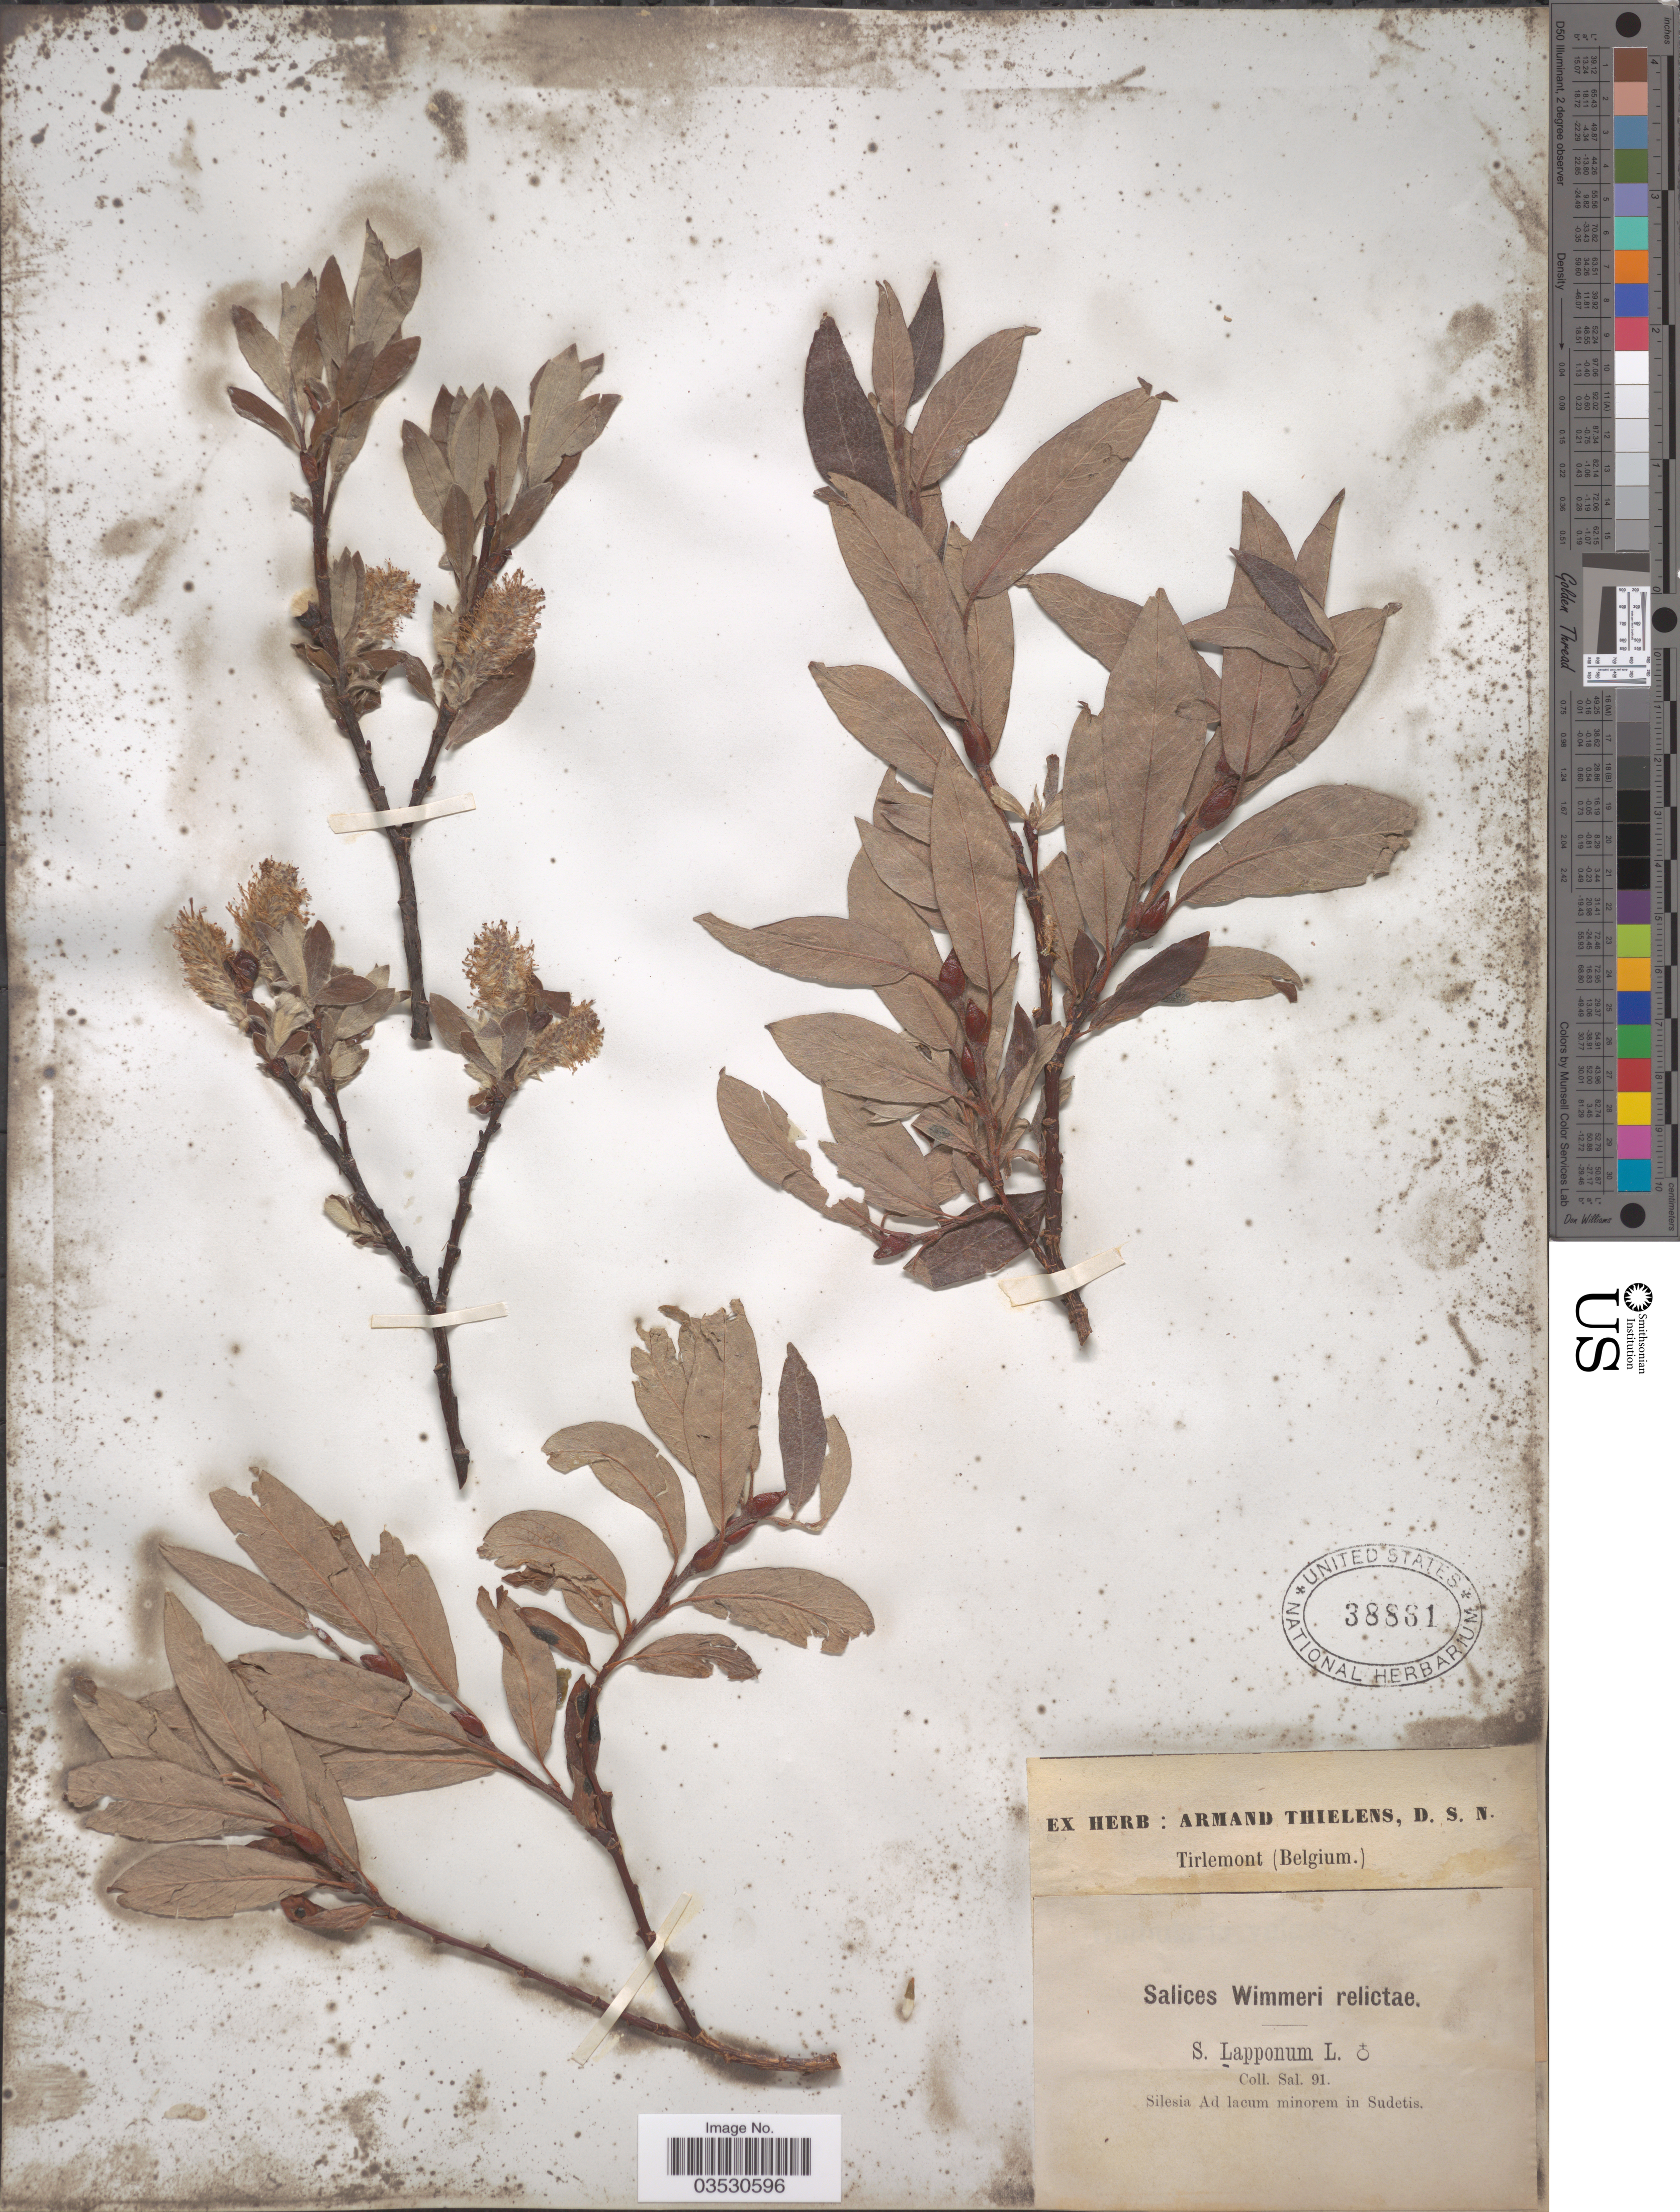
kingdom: Plantae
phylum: Tracheophyta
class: Magnoliopsida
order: Malpighiales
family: Salicaceae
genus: Salix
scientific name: Salix lapponum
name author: L.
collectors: ex herb. Armand Thielens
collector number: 91?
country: Czechia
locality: Silesia Ad lacum minorem in Sudetis.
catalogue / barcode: US 38861